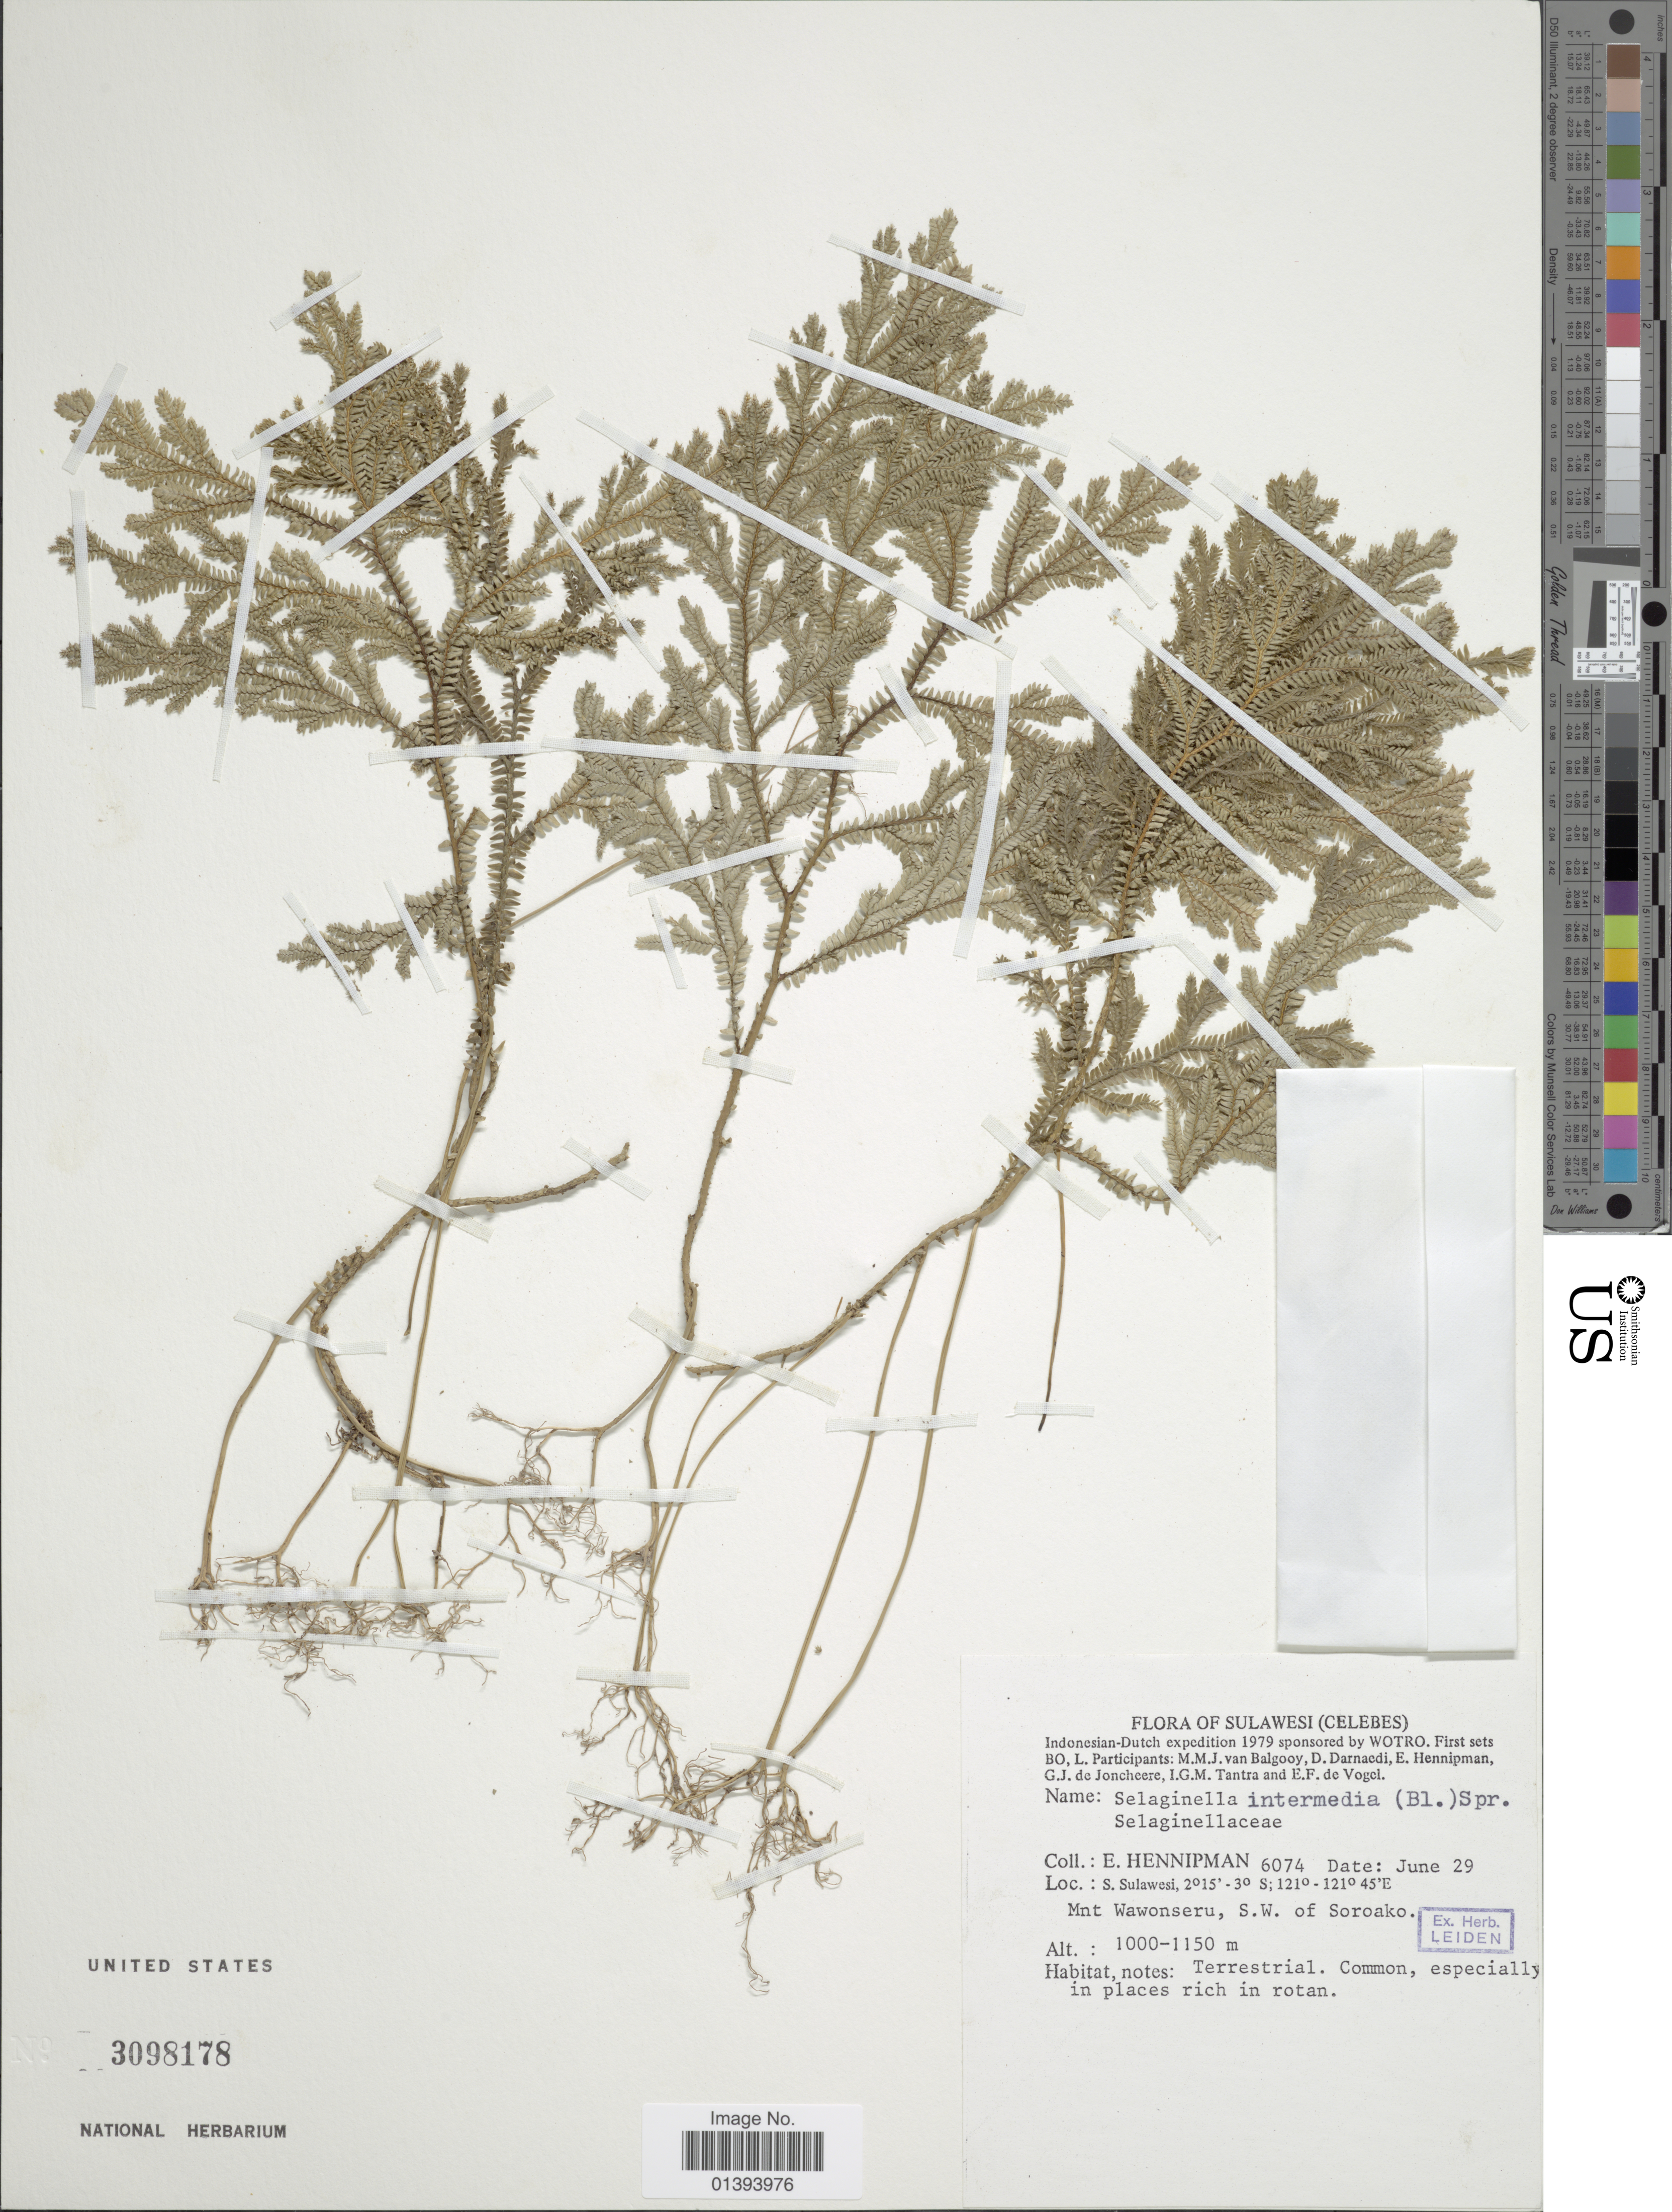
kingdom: Plantae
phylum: Tracheophyta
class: Lycopodiopsida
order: Selaginellales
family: Selaginellaceae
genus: Selaginella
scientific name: Selaginella intermedia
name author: (Blume) Spring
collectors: E. Hennipman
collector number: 6074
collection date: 1979-06-29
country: Indonesia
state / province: Sulawesi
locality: Celebes, S. Sulawesi, Mnt Wawonseru, S.W. Soroako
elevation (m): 1000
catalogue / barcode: US 3098178